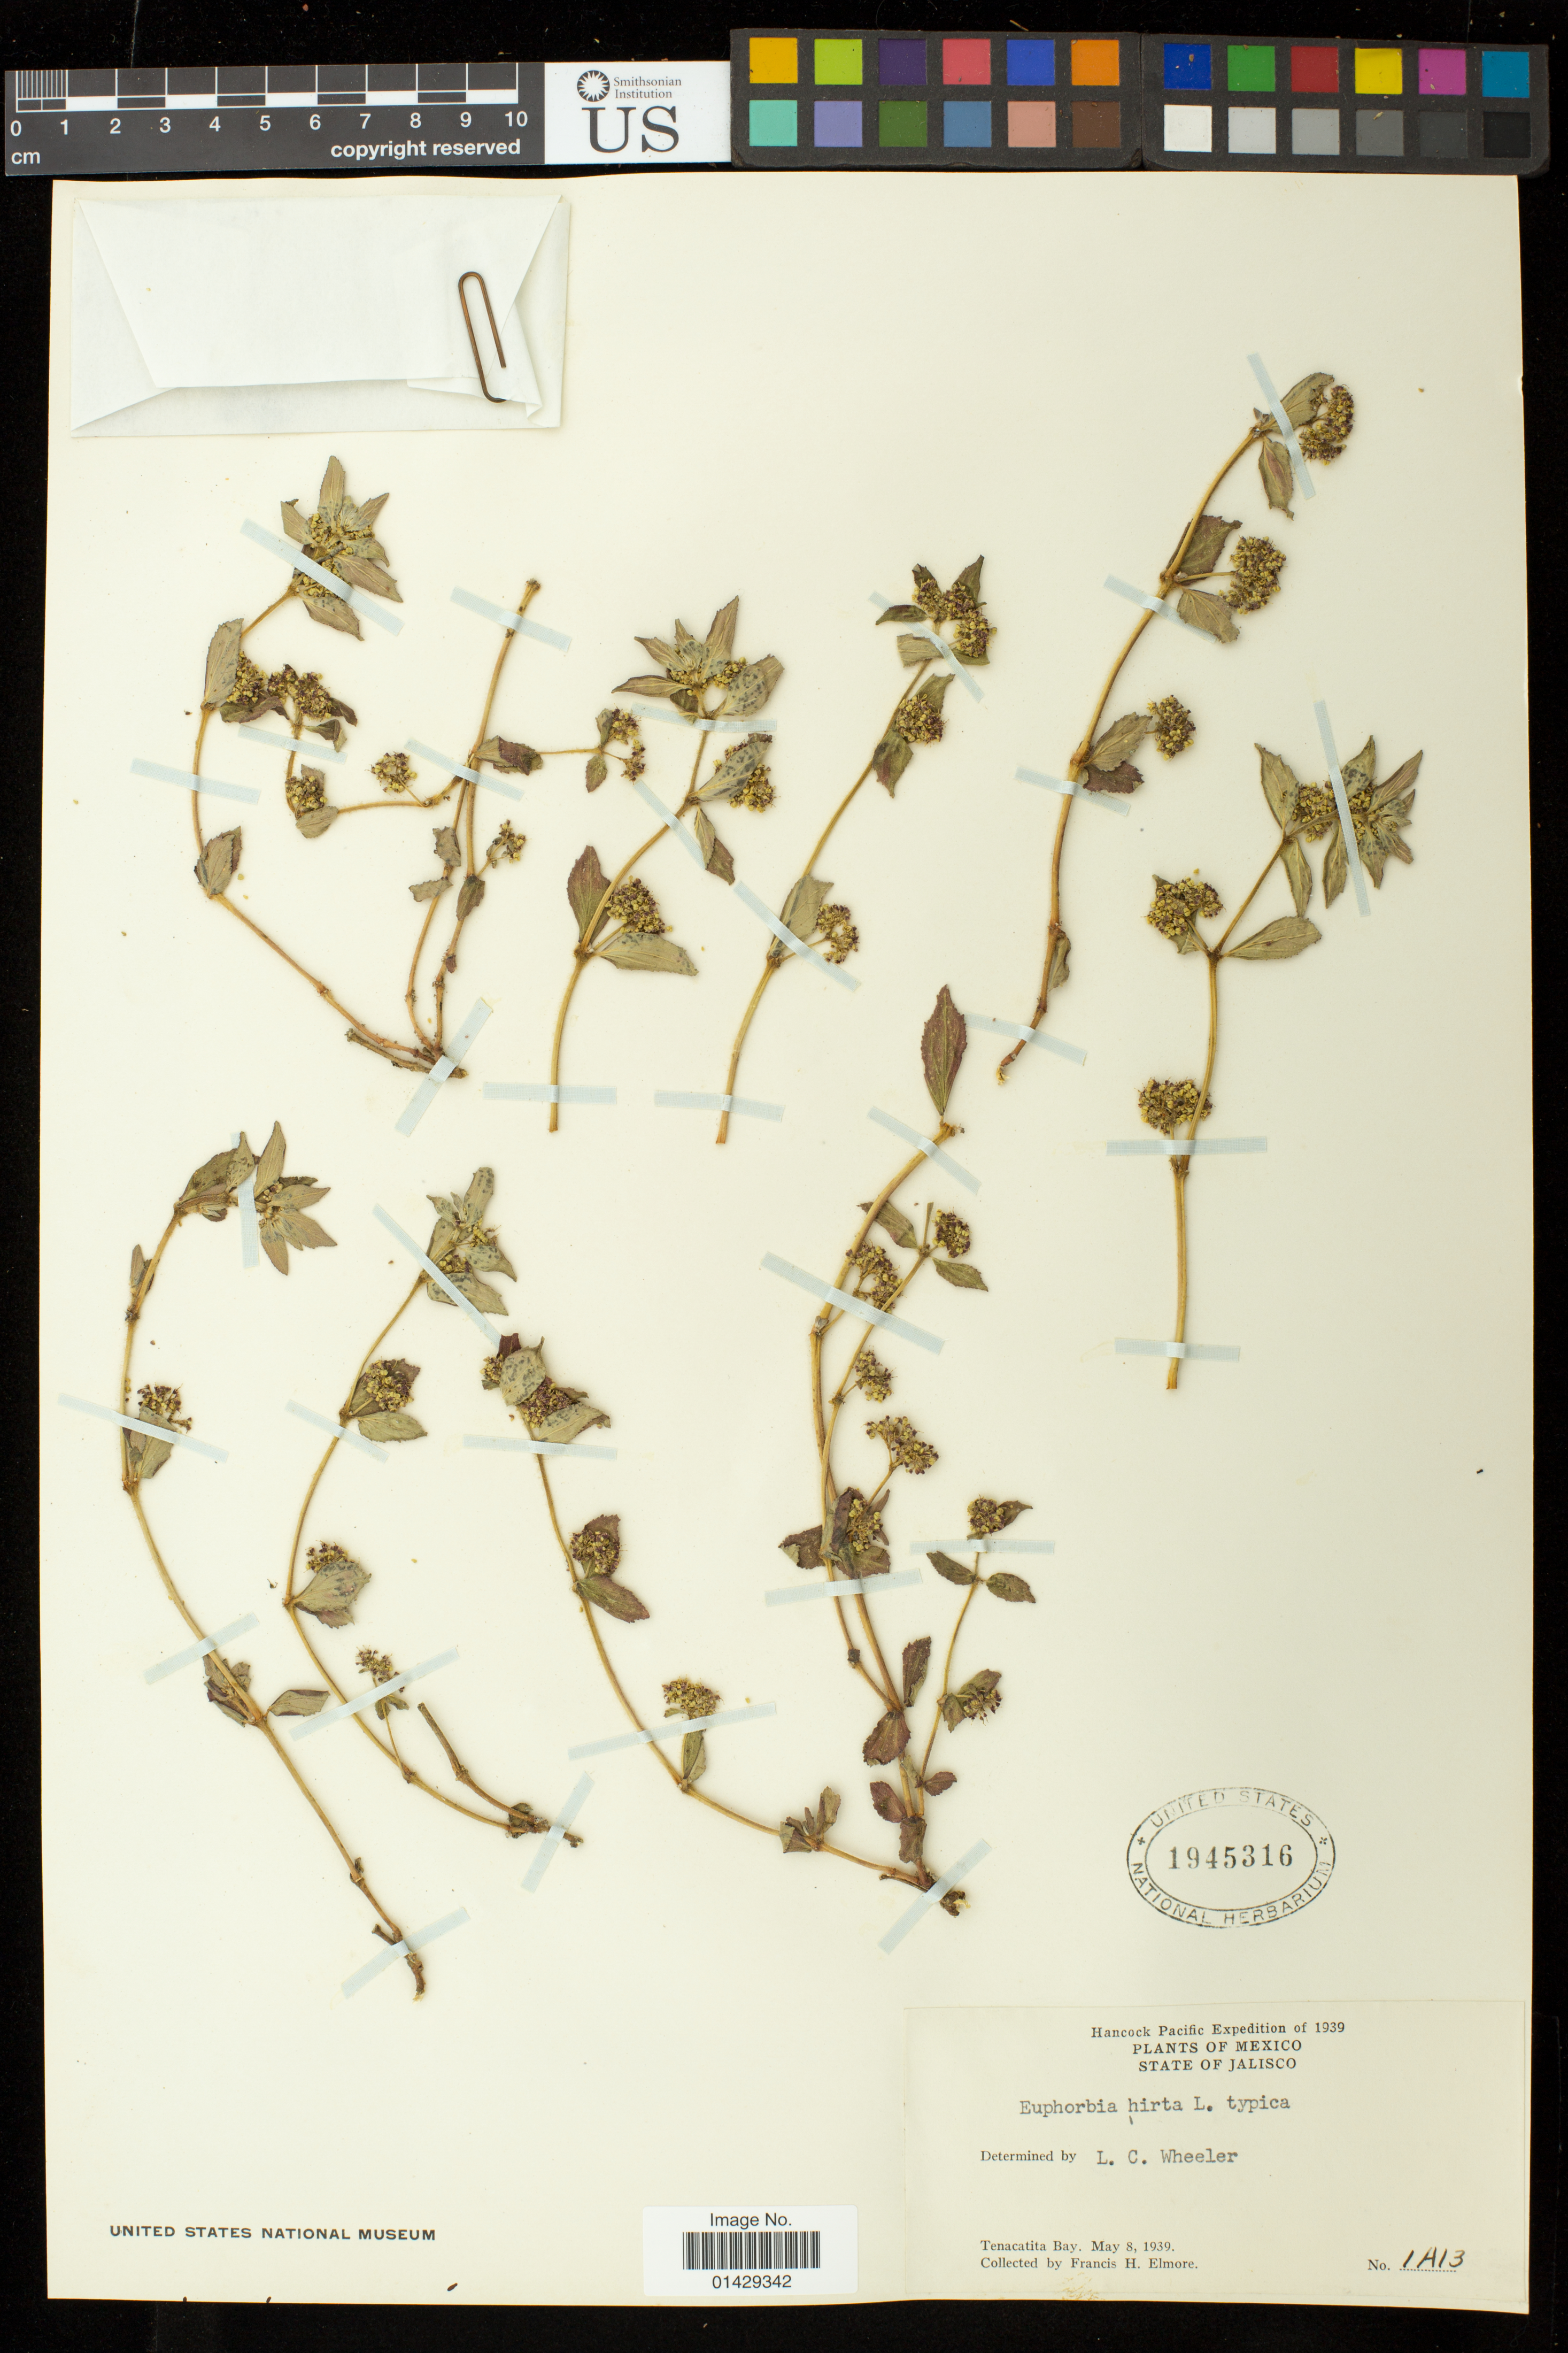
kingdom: Plantae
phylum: Tracheophyta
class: Magnoliopsida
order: Malpighiales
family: Euphorbiaceae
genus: Euphorbia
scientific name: Euphorbia hirta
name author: L.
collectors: F. H. Elmore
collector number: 1A13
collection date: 1939-05-08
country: Mexico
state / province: Jalisco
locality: Tenacatita Bay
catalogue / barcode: US 1945316